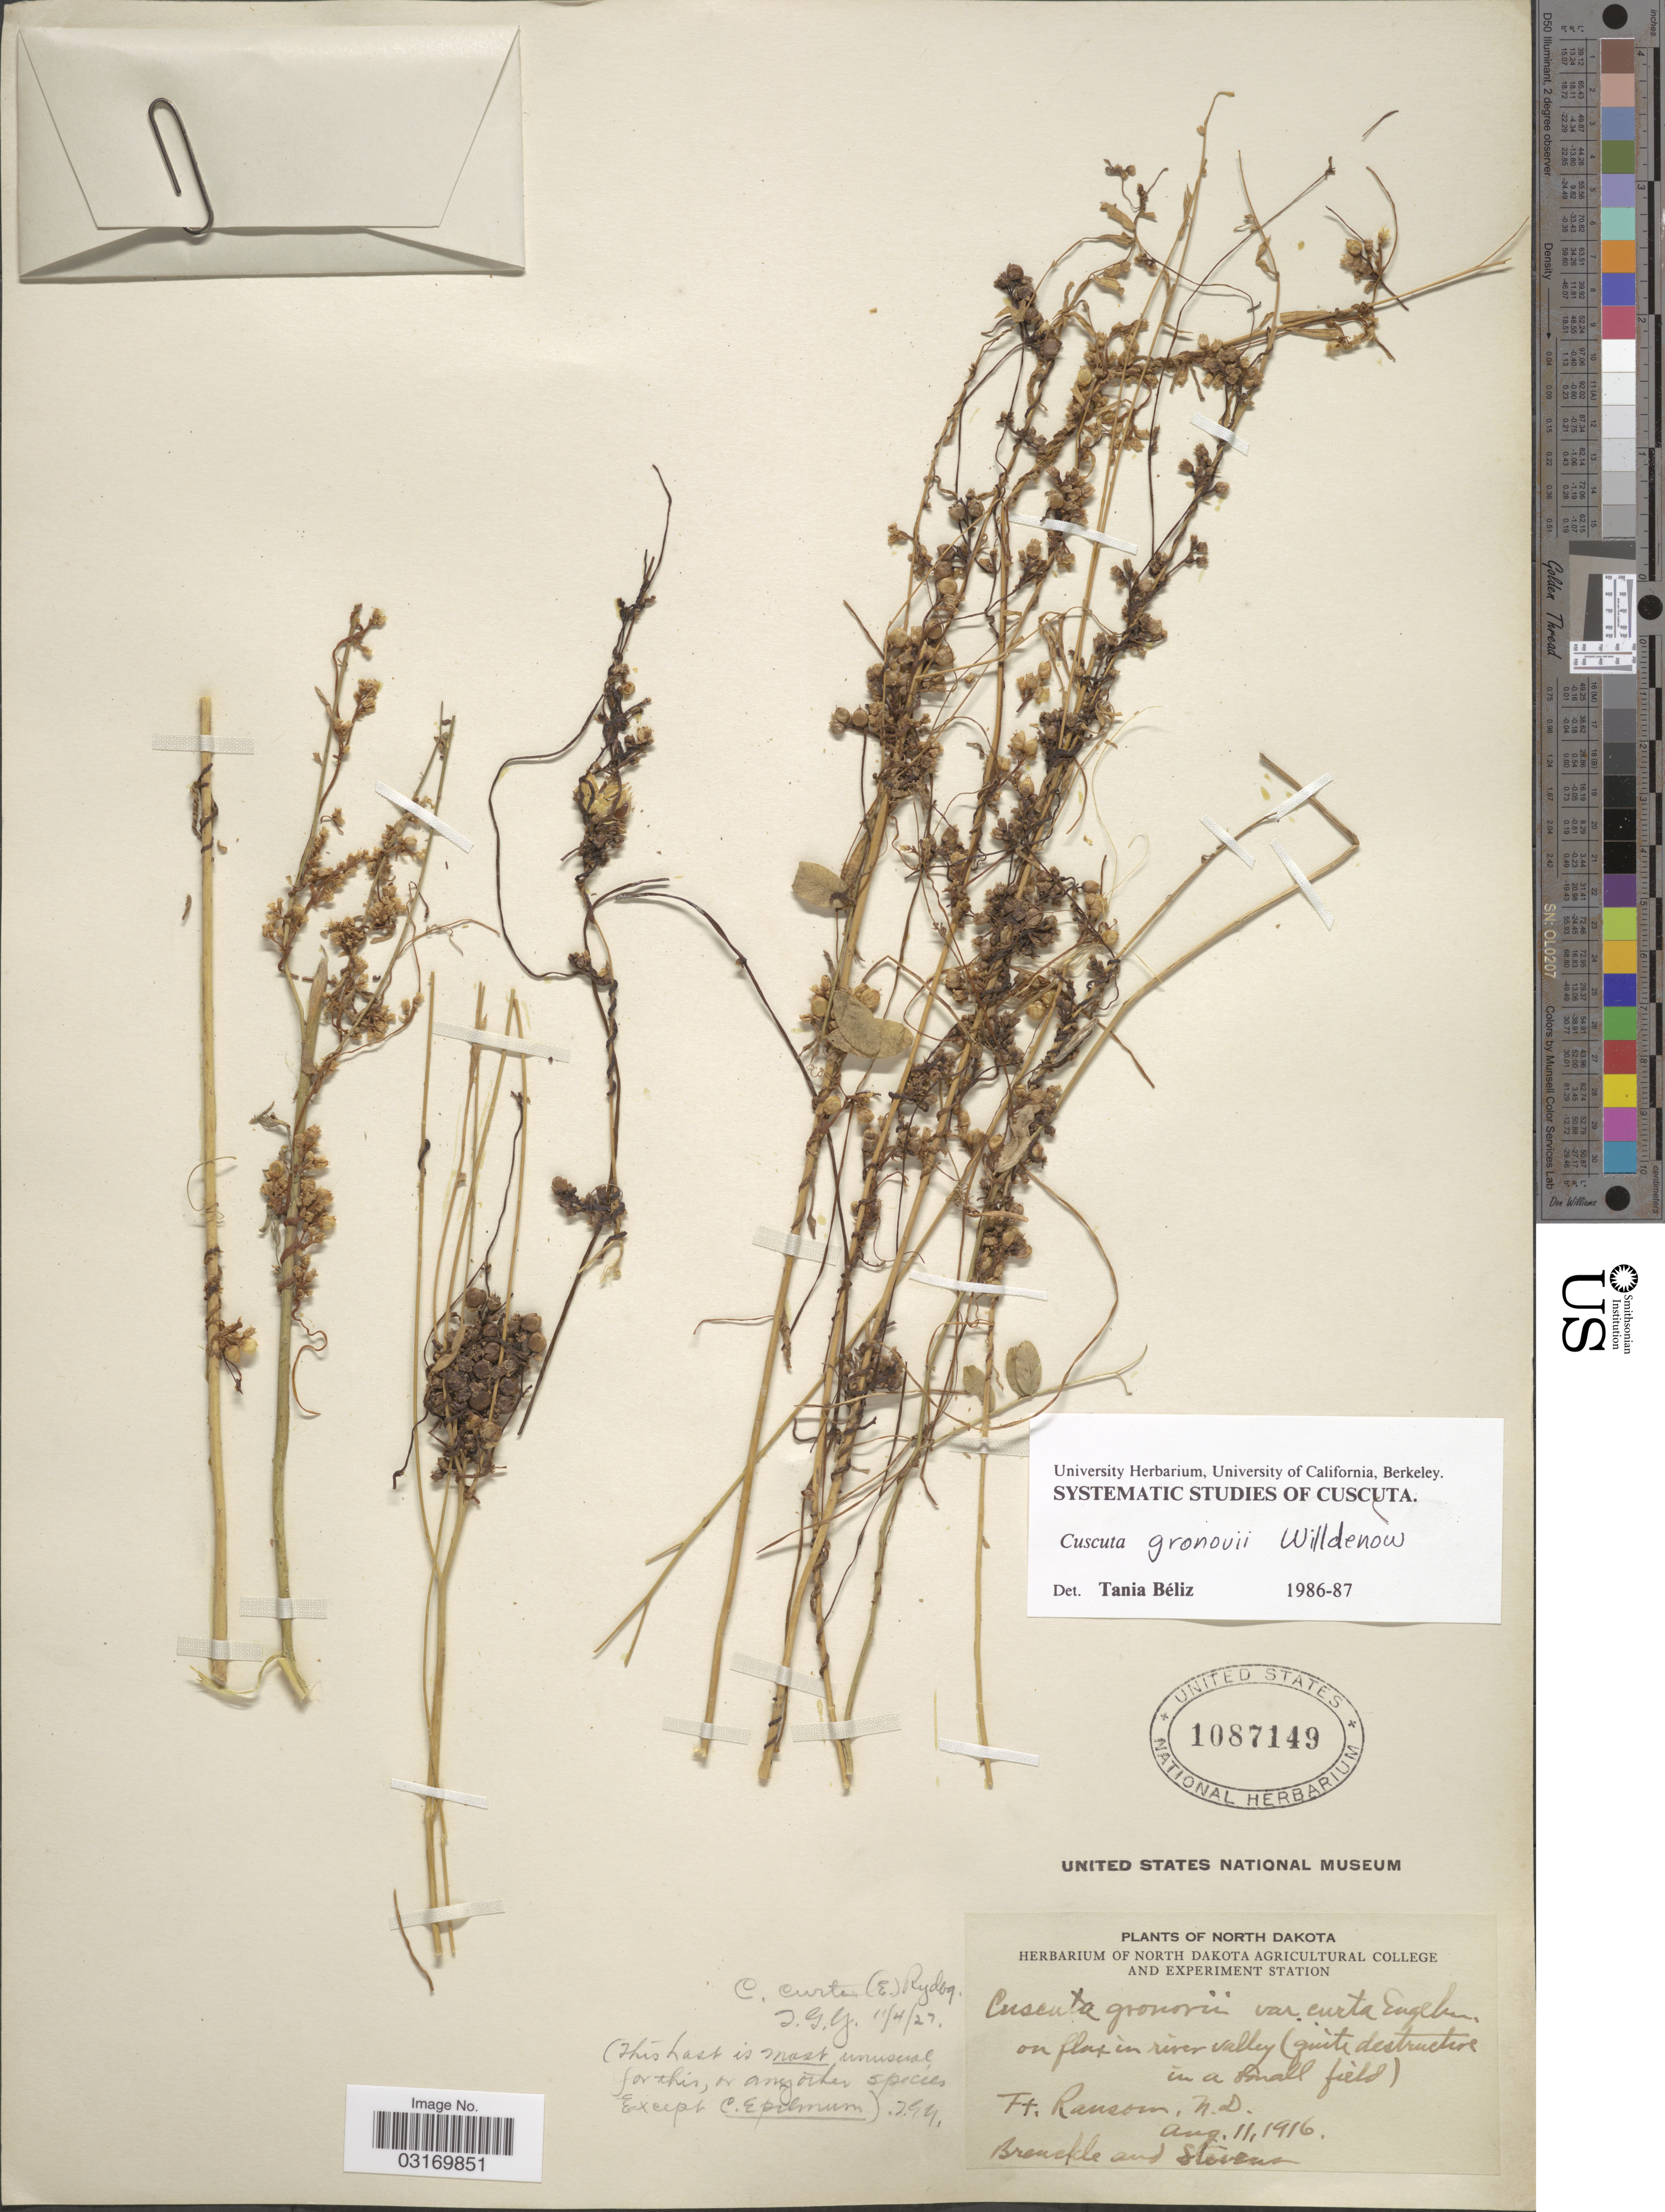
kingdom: Plantae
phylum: Tracheophyta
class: Magnoliopsida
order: Solanales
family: Convolvulaceae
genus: Cuscuta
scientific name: Cuscuta gronovii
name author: Willd. ex Schult.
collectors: J. Brenckle & -. Stevens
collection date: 1916-08-11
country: United States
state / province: North Dakota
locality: Ft. Ransom.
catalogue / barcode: US 1087149